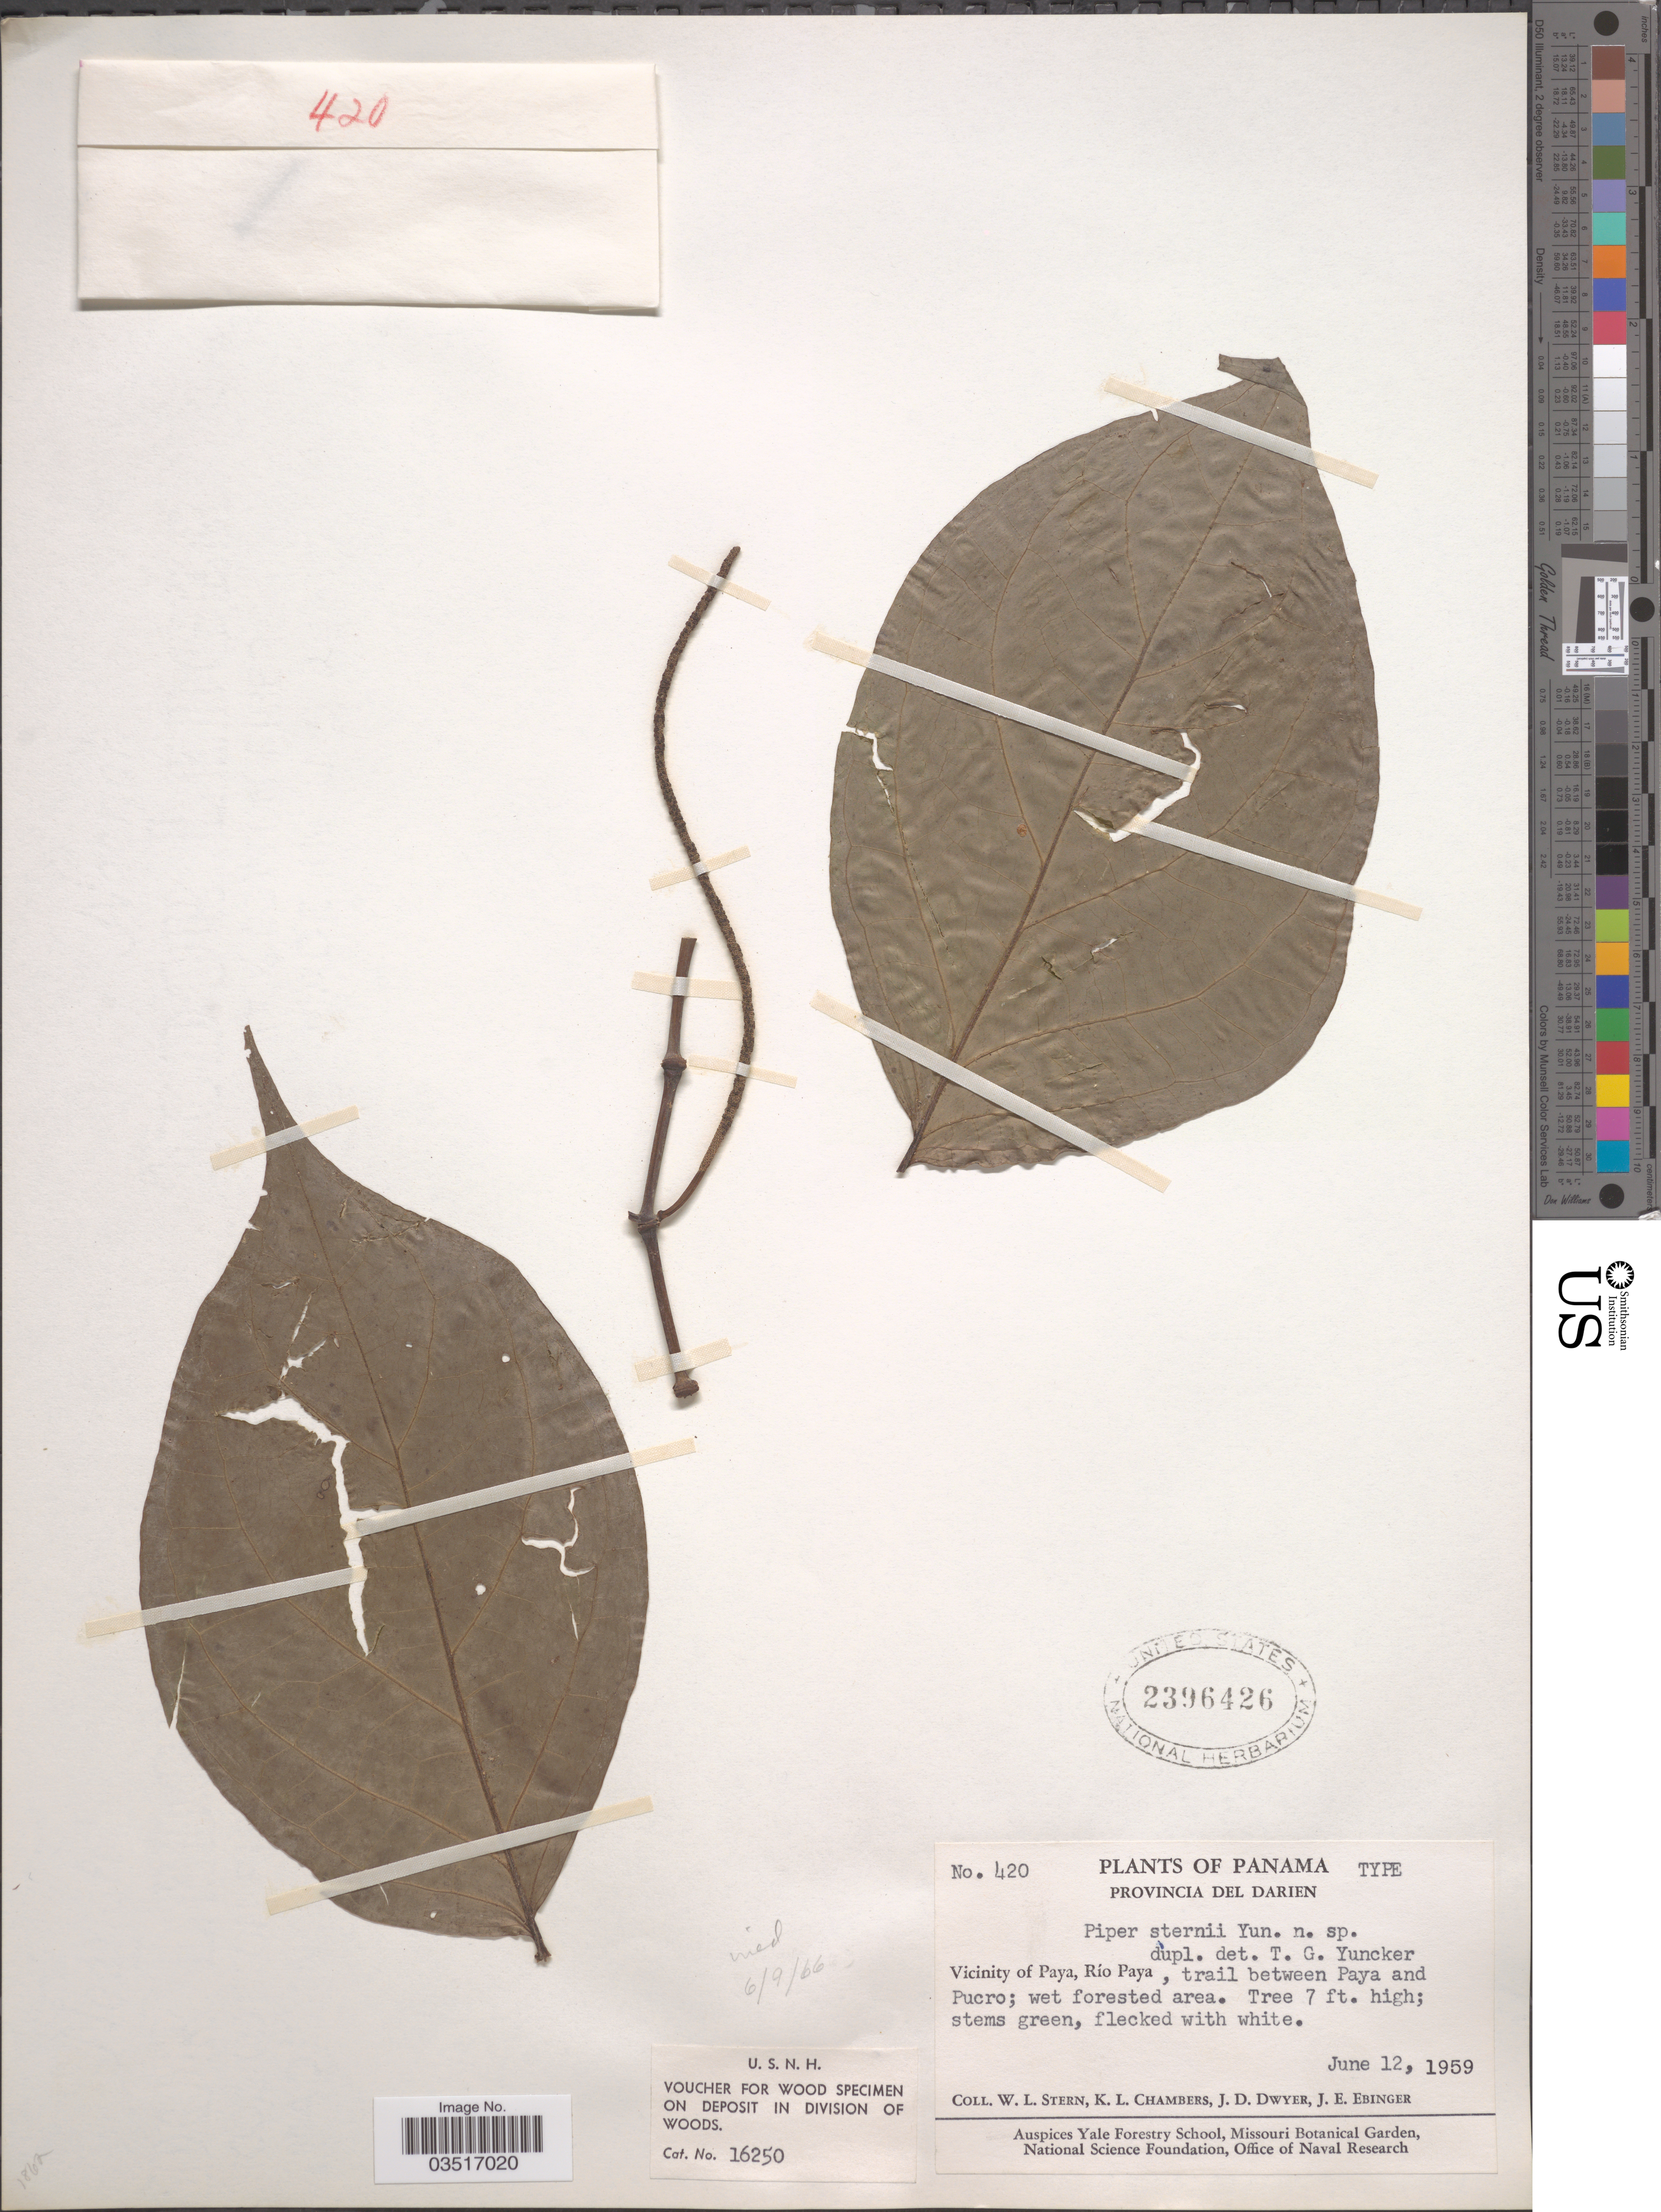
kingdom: Plantae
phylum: Tracheophyta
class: Magnoliopsida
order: Piperales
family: Piperaceae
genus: Piper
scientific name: Piper sternii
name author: Yunck.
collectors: W. L. Stern, K. Chambers, J. D. Dwyer & J. Ebinger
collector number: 420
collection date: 1959-06-12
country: Panama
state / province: Darien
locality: Vicinity of Paya, Río Paya, trail between Paya and Pucro.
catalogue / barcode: US 2396426